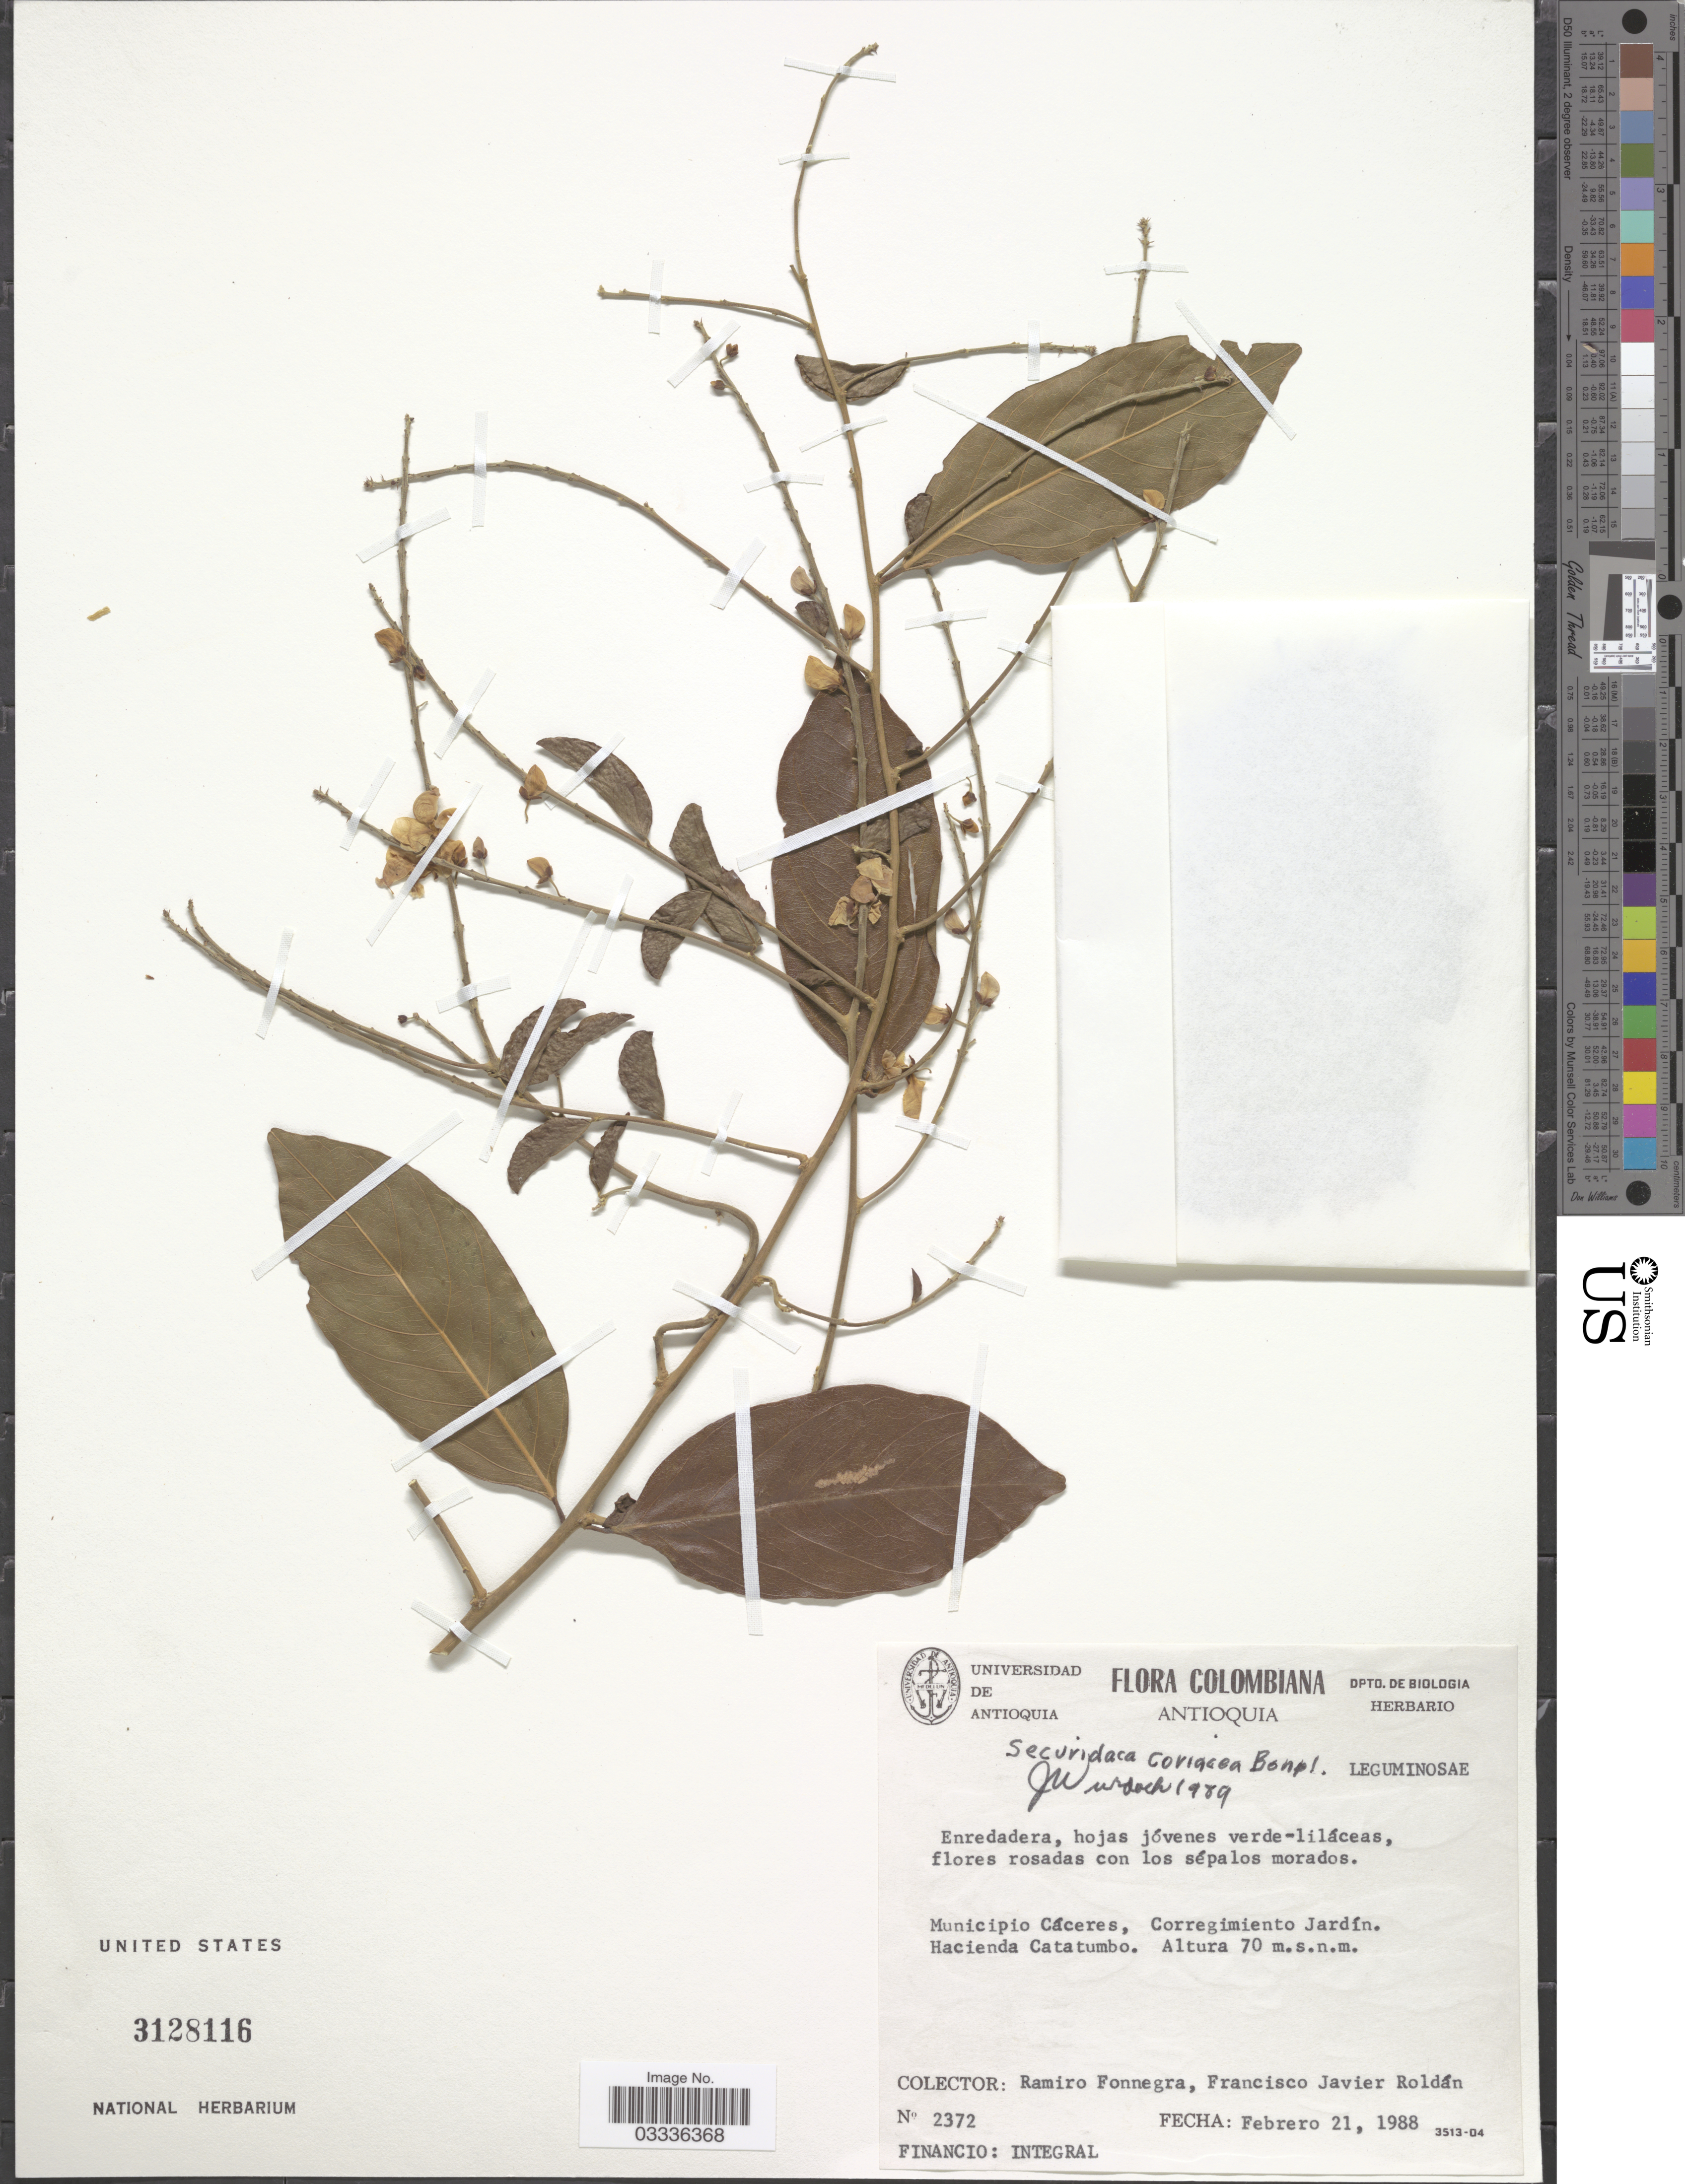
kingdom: Plantae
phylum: Tracheophyta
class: Magnoliopsida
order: Fabales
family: Polygalaceae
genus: Securidaca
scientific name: Securidaca coriacea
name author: Bonpl. ex Steud.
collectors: R. Fonnegra & F. J. Roldán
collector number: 2372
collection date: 1988-02-21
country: Colombia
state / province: Antioquia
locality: Municipio Cáceres, Corregimiento Jardín. Hacienda Catatumbo.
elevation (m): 70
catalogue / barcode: US 3128116